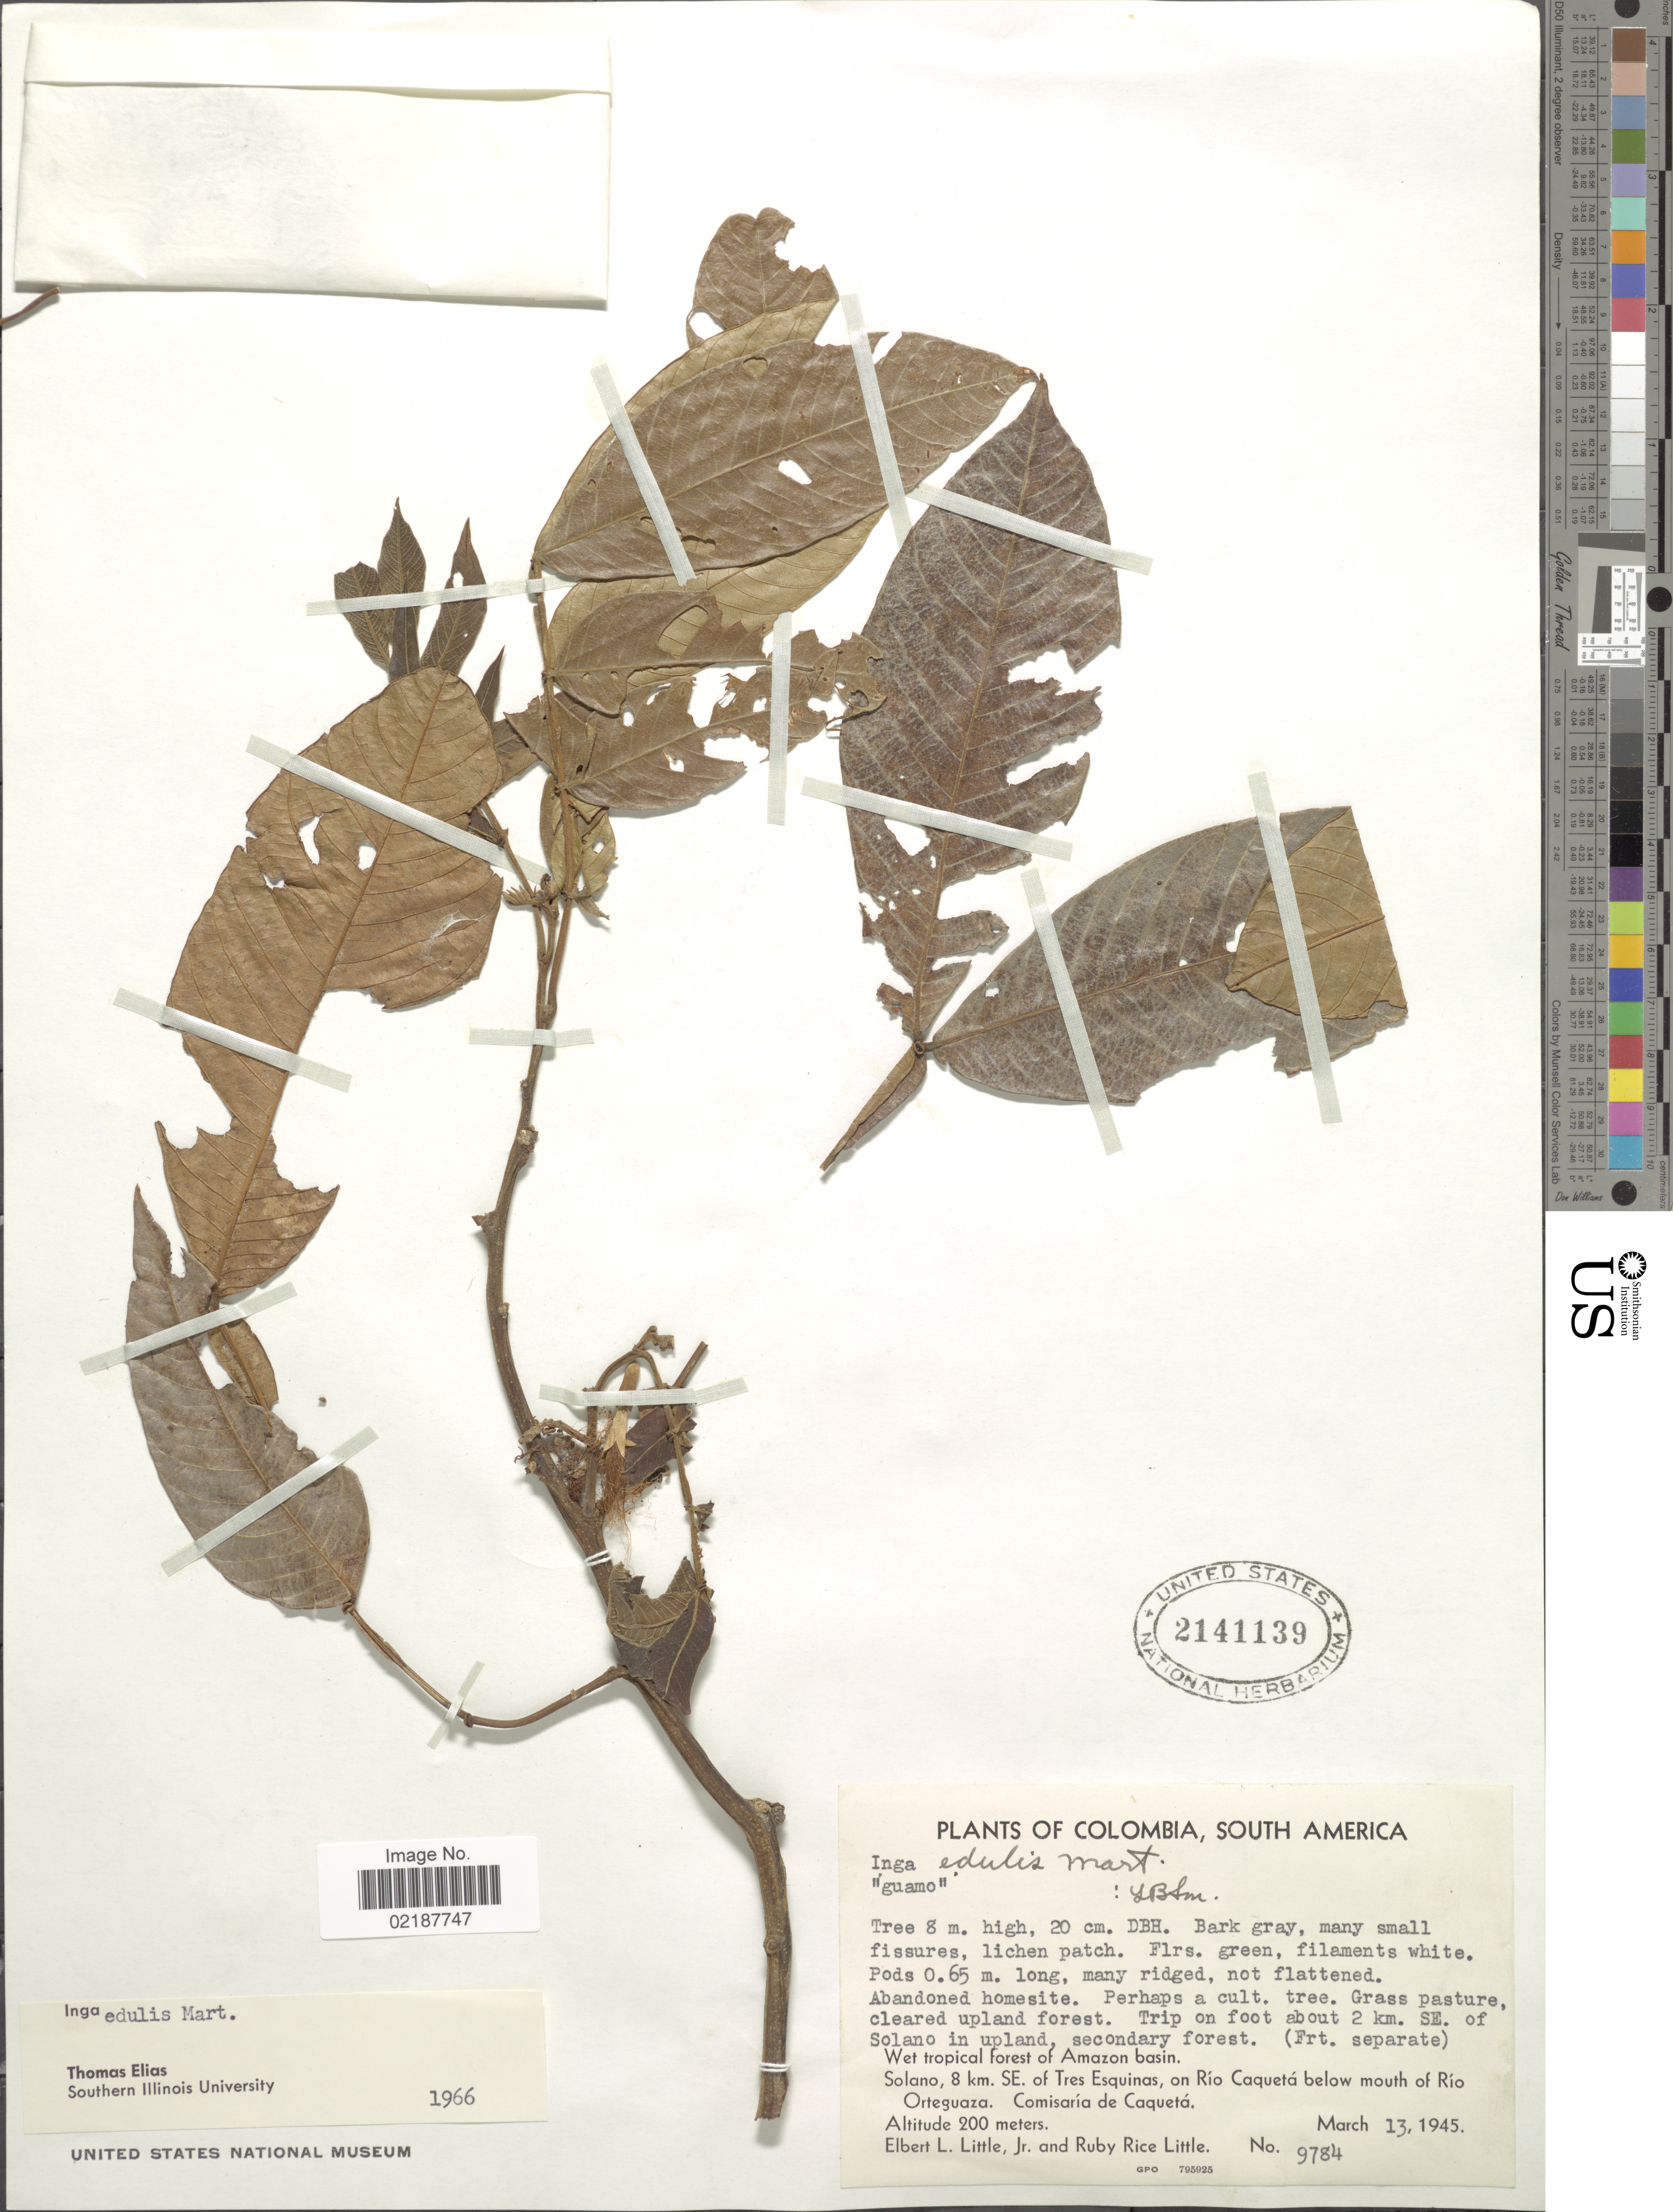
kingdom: Plantae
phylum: Tracheophyta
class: Magnoliopsida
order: Fabales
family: Fabaceae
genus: Inga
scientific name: Inga edulis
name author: Mart.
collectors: E. L. Little & R. R. Little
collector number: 9784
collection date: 1945-03-13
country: Colombia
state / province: Caquetá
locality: Wet tropical forest of Amazon basin, Solano, 8 km. SE. of Tres Esquinas, on Rio Caqueta below mouth of Rio Orteguaza, Comisaria de Caqueta, Trip on foot about 2 km. SE. of Solano in upland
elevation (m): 200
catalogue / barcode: US 2141139